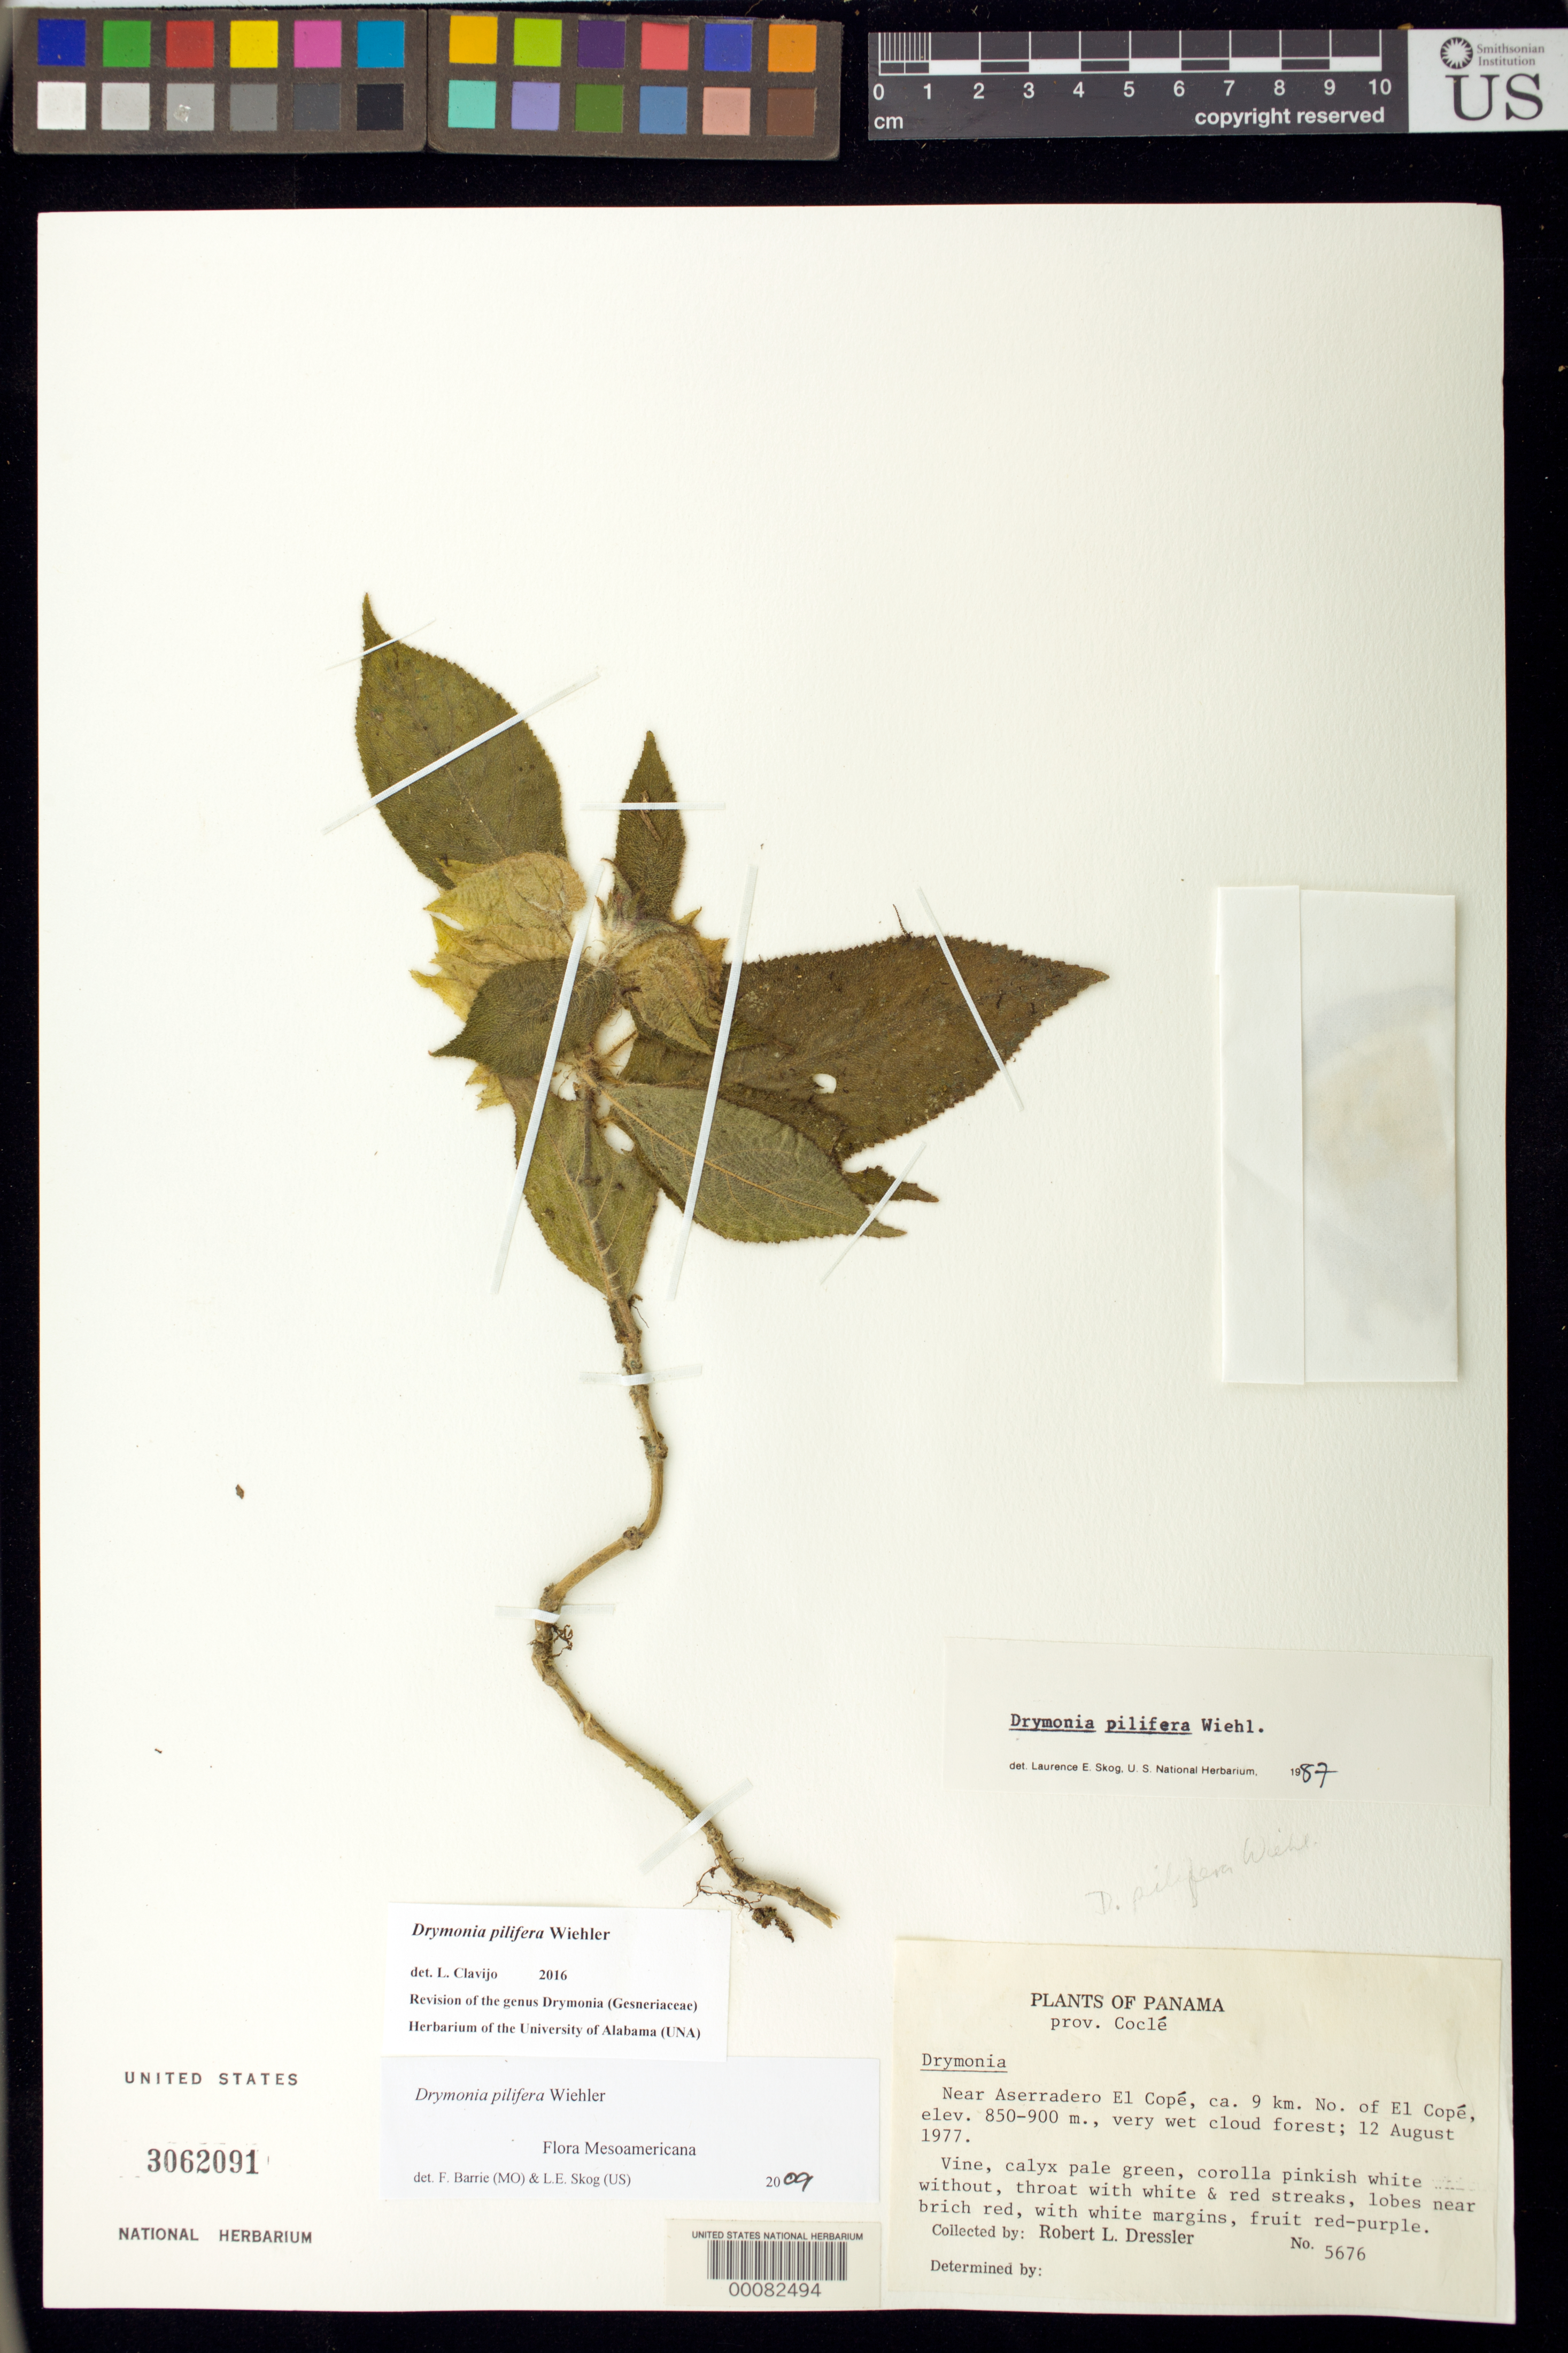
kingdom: Plantae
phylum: Tracheophyta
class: Magnoliopsida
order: Lamiales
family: Gesneriaceae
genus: Drymonia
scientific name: Drymonia pilifera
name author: Wiehler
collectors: R. Dressler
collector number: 5676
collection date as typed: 12 Aug 1977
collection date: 1977-08-12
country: Panama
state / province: Coclé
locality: Near Aserradero El Cope, about 9 km N of El Cope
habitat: Very wet cloud forest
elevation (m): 850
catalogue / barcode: US 3062091